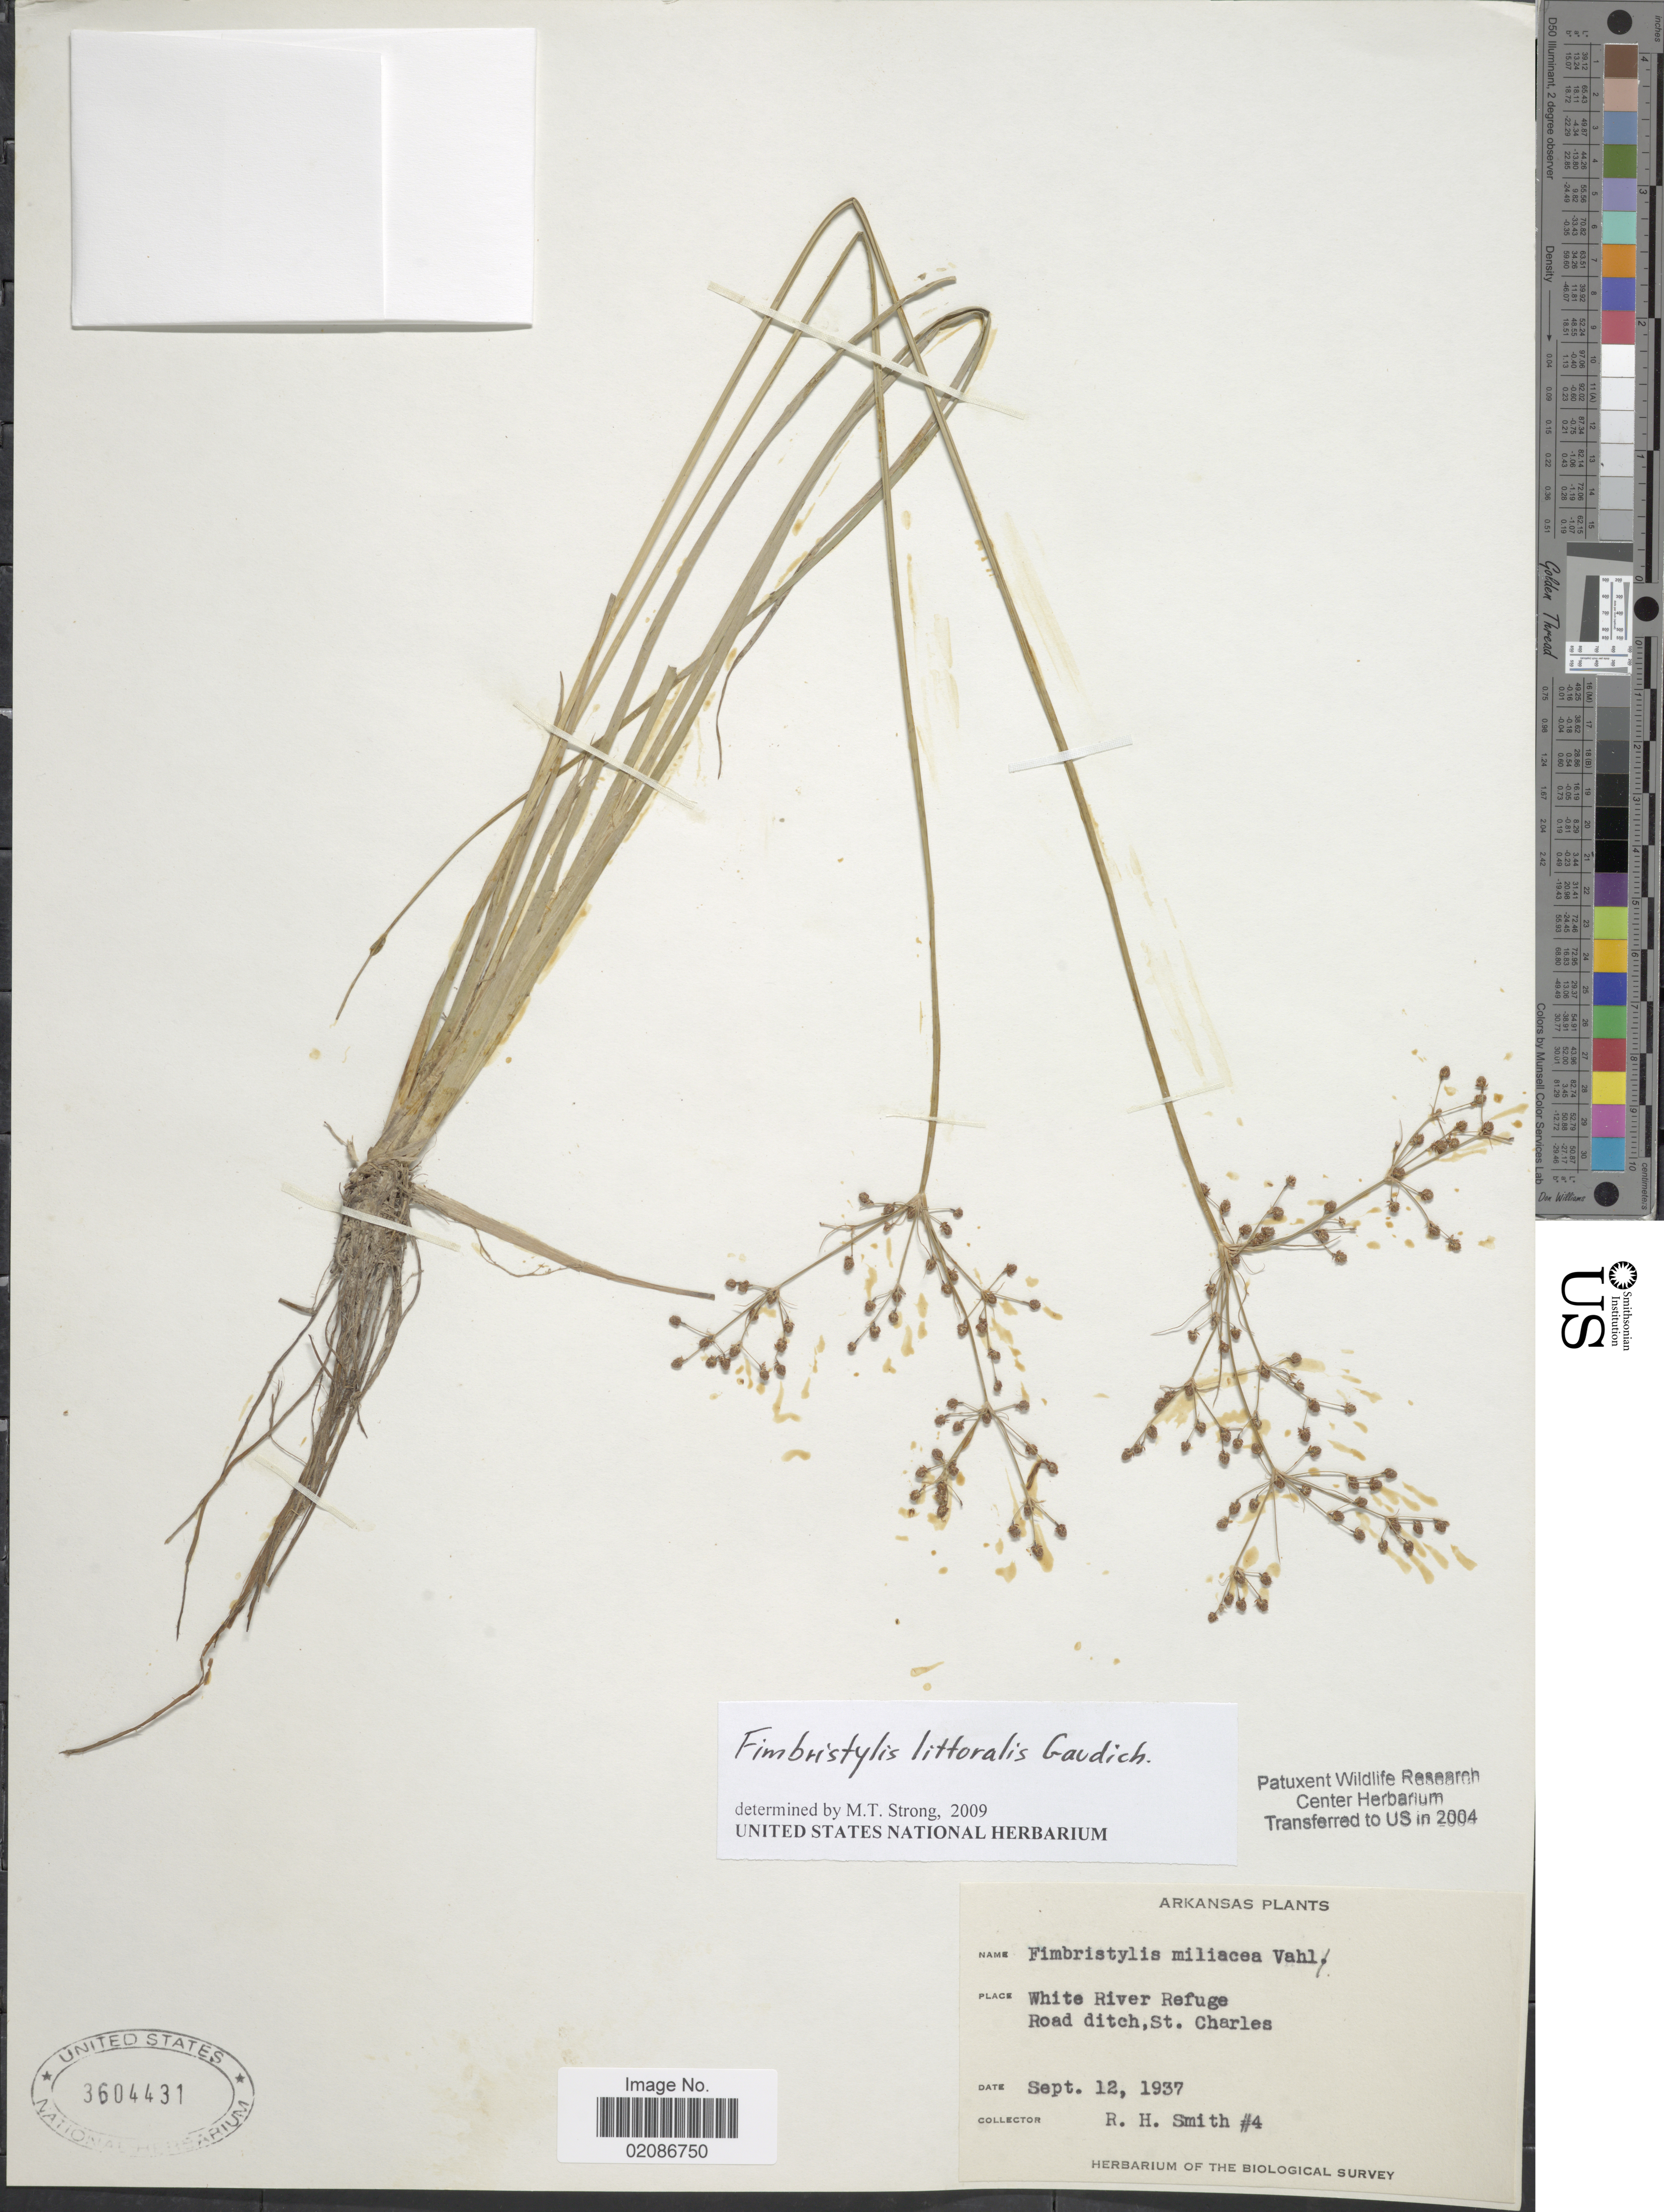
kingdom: Plantae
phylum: Tracheophyta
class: Liliopsida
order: Poales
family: Cyperaceae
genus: Fimbristylis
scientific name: Fimbristylis littoralis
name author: Gaudich.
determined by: Strong, M. T., (US), Smithsonian Institution - National Museum of Natural History (UNITED STATES)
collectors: R. H. Smith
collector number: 4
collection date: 1937-09-12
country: United States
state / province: Arkansas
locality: White River Refuge Road ditch, St. Charles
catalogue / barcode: US 3604431